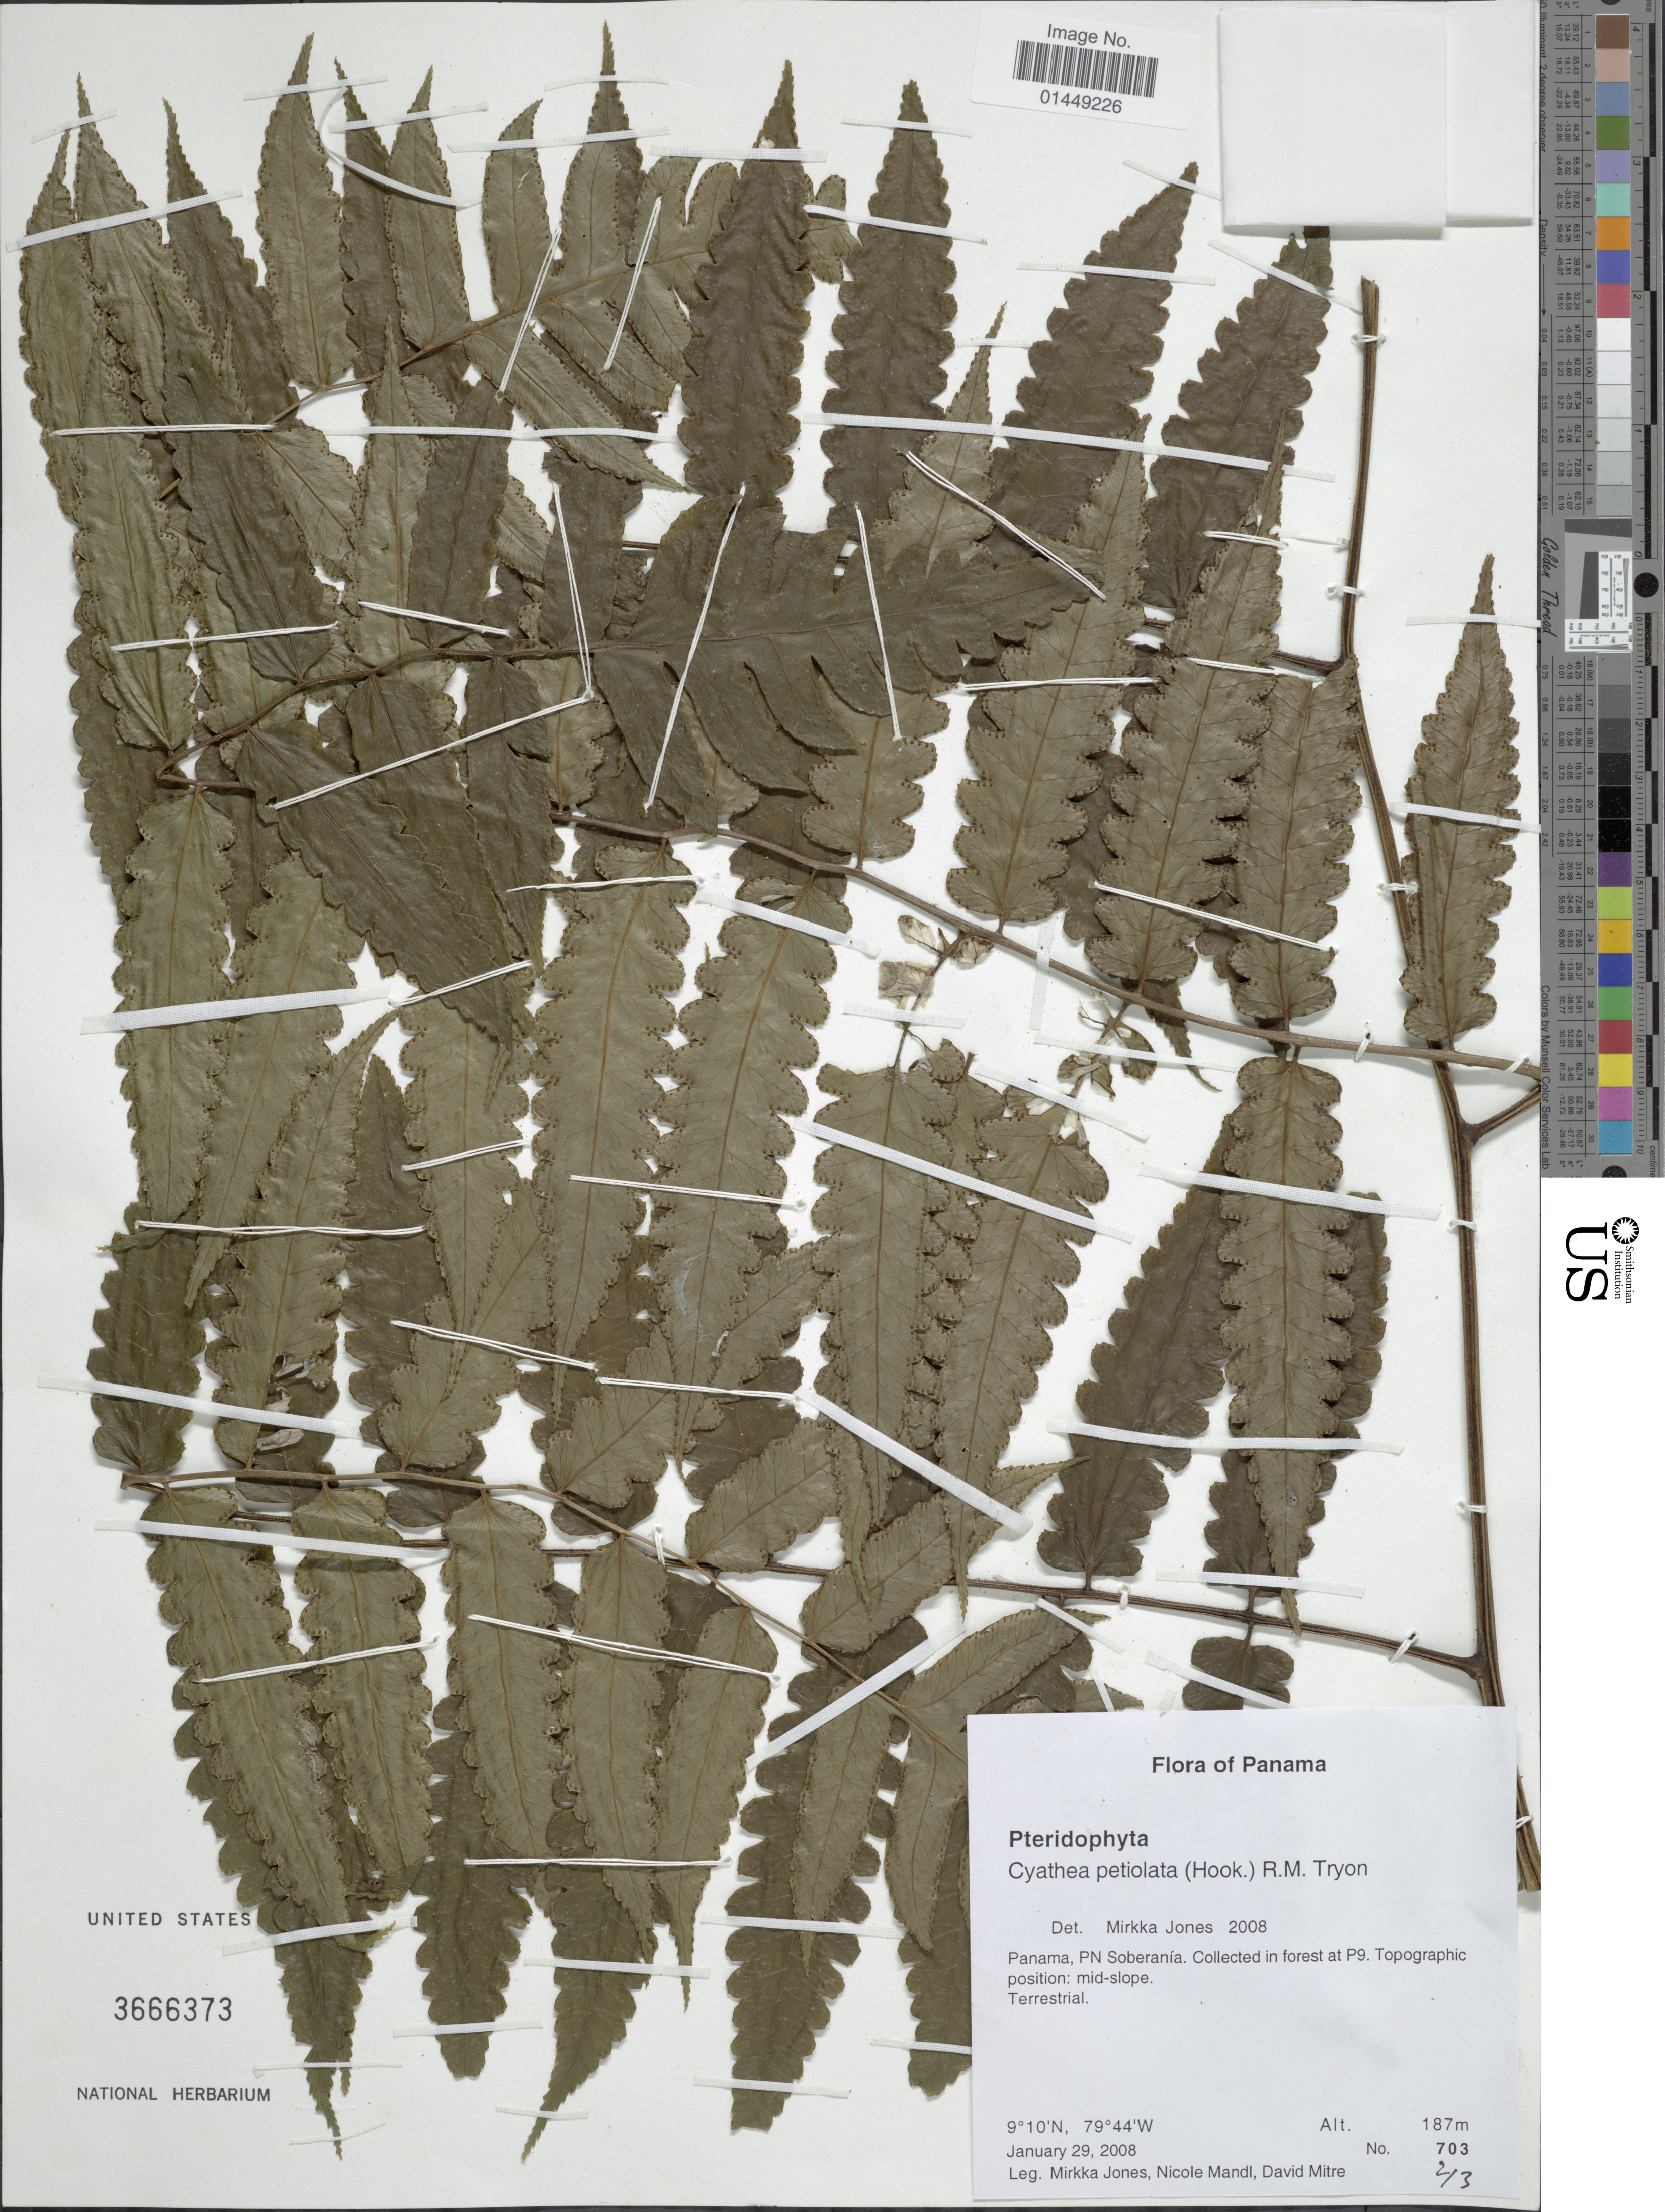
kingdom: Plantae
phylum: Tracheophyta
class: Polypodiopsida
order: Cyatheales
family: Cyatheaceae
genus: Cyathea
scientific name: Cyathea petiolata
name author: (Hook.) R.M. Tryon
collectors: M. Jones, N. Mandl & D. Mitre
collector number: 703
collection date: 2008-01-29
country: Panama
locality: Panama, PN Soberanía. Collected in forest at P9. Topographic position: mid-slope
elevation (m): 187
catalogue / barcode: US 3666373